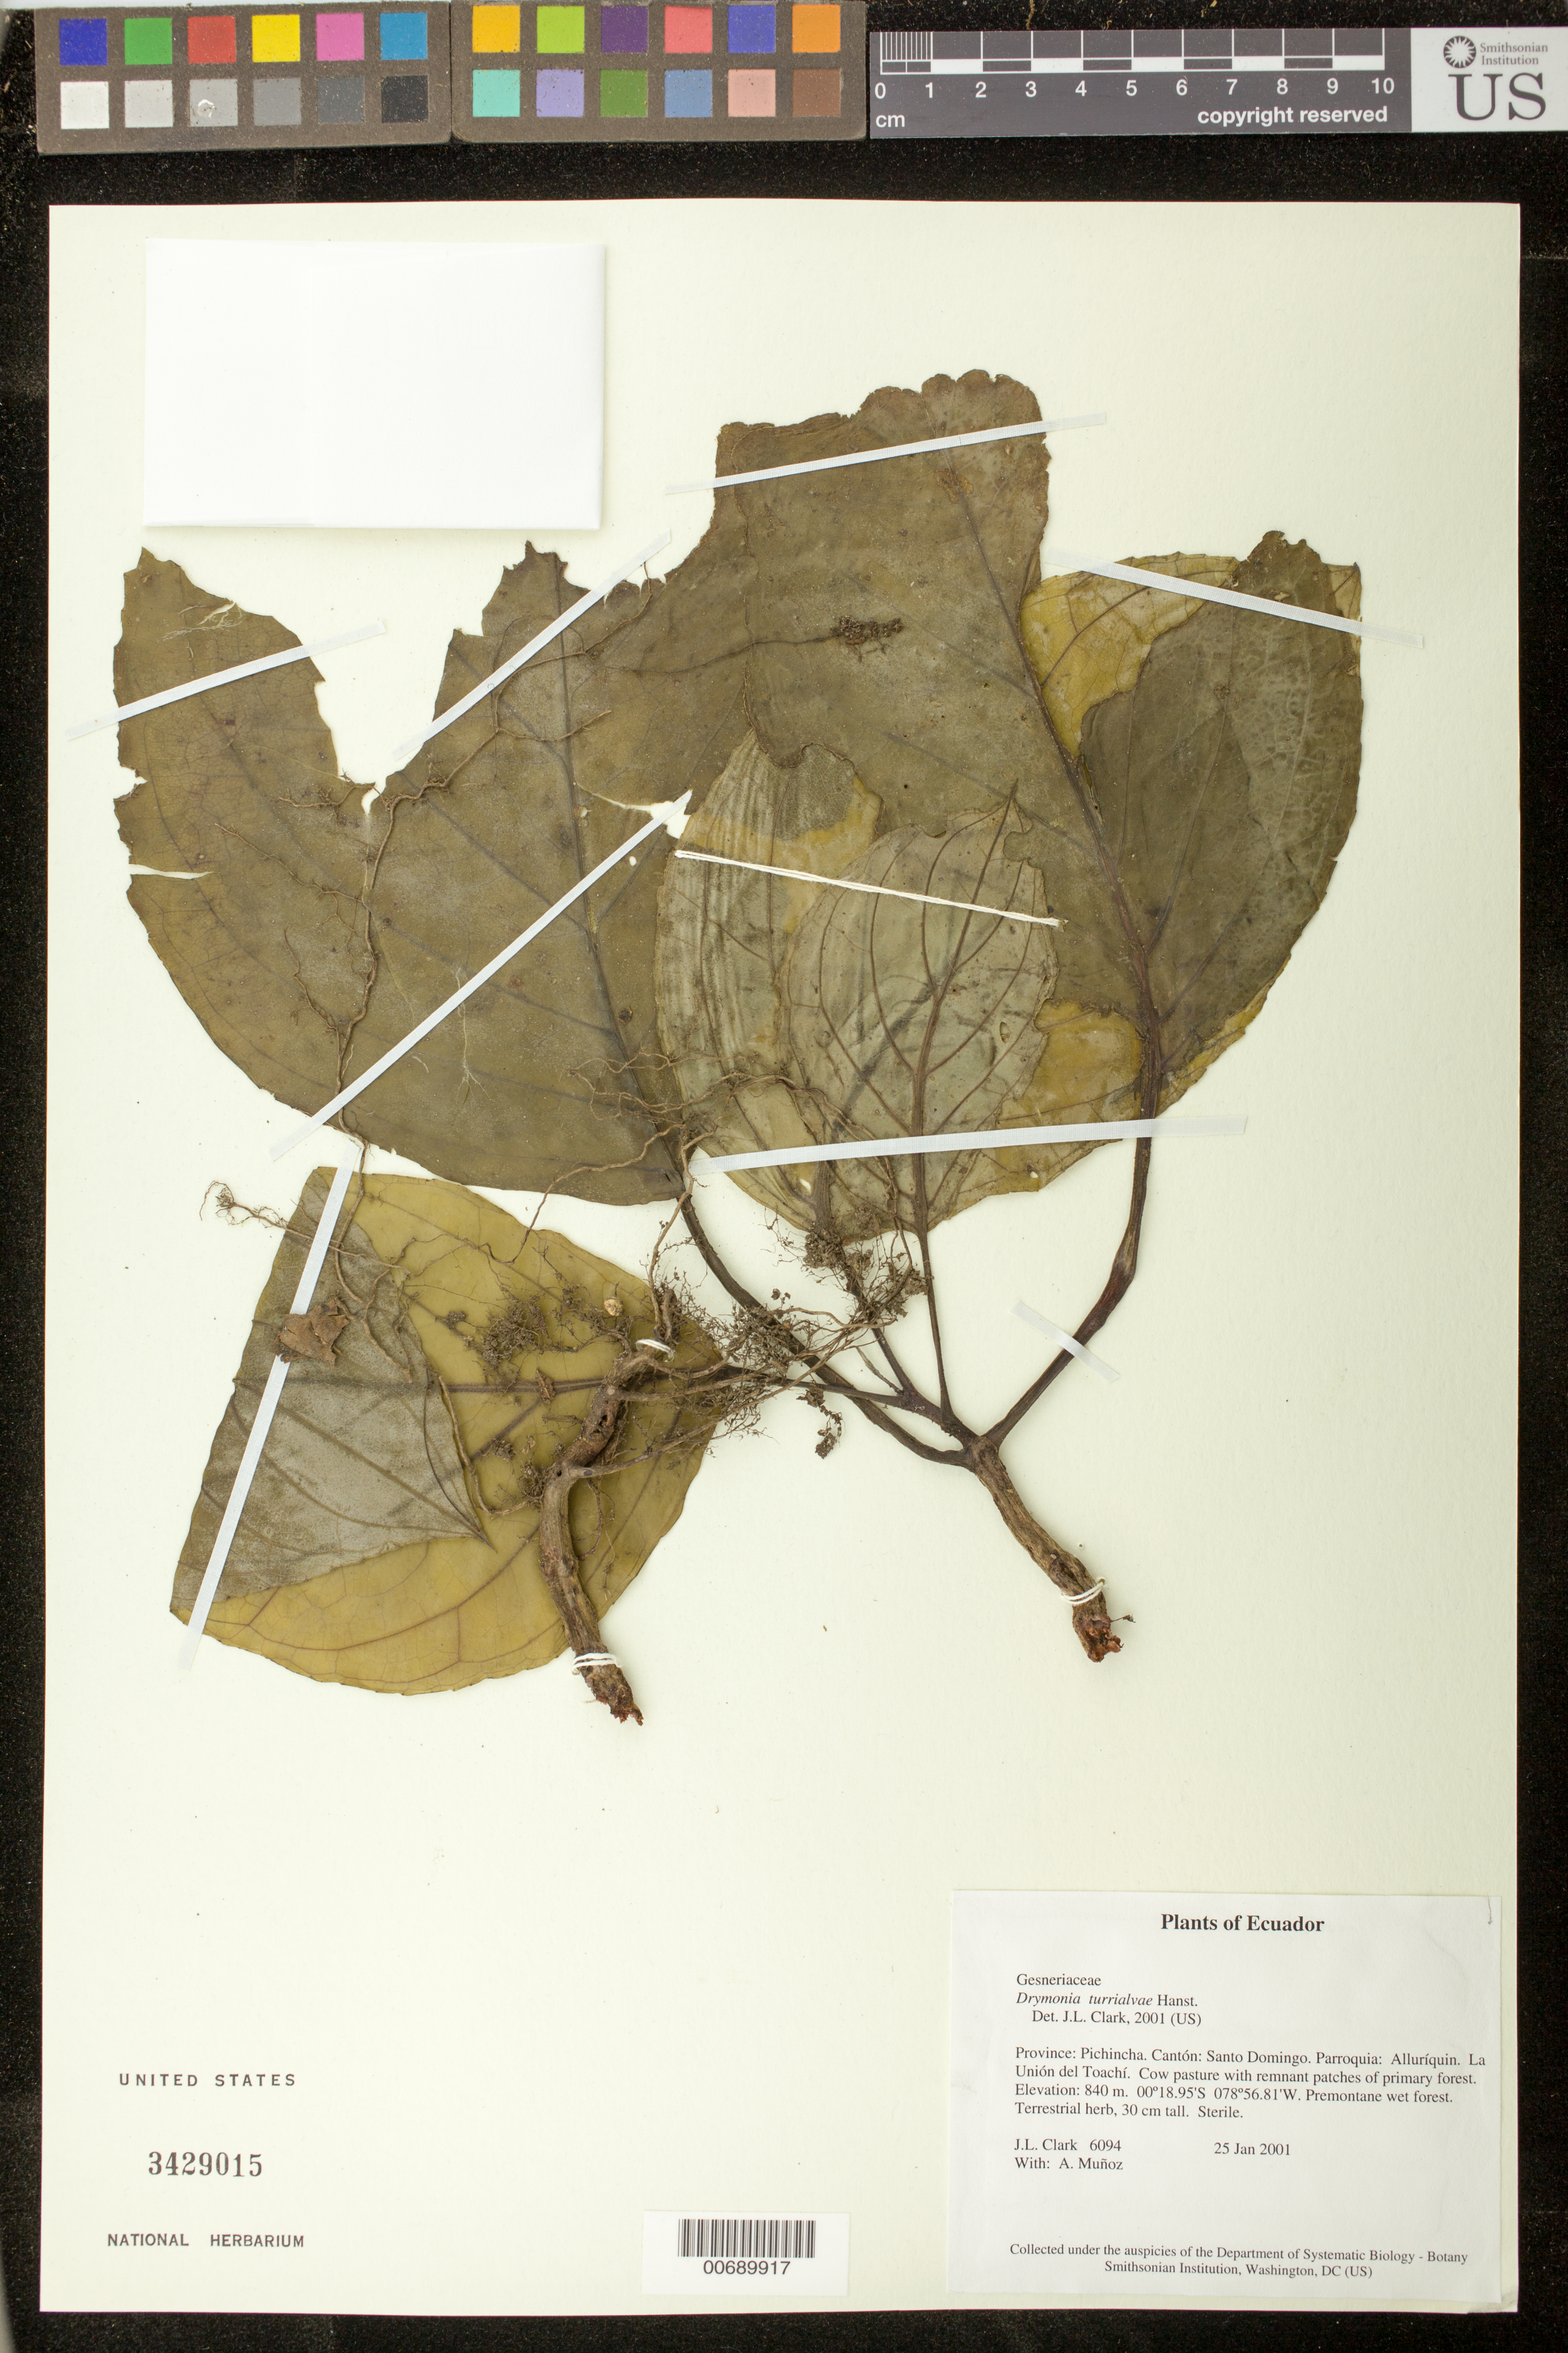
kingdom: Plantae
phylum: Tracheophyta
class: Magnoliopsida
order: Lamiales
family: Gesneriaceae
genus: Drymonia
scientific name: Drymonia turrialvae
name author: Hanst.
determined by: Clark, J. L., (SEL), The Marie Selby Botanical Garden (UNITED STATES)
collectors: J. L. Clark & A. Muñoz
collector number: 06094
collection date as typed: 25 Jan 2001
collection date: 2001-01-25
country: Ecuador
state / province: Pichincha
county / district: Santo Domingo de Los Colorados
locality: Parroquia: Alluríquin. La Unión del Toachí. Cow pasture with remnant patches of primary forest.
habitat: Premontane wet forest.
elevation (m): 840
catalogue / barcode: US 3429015